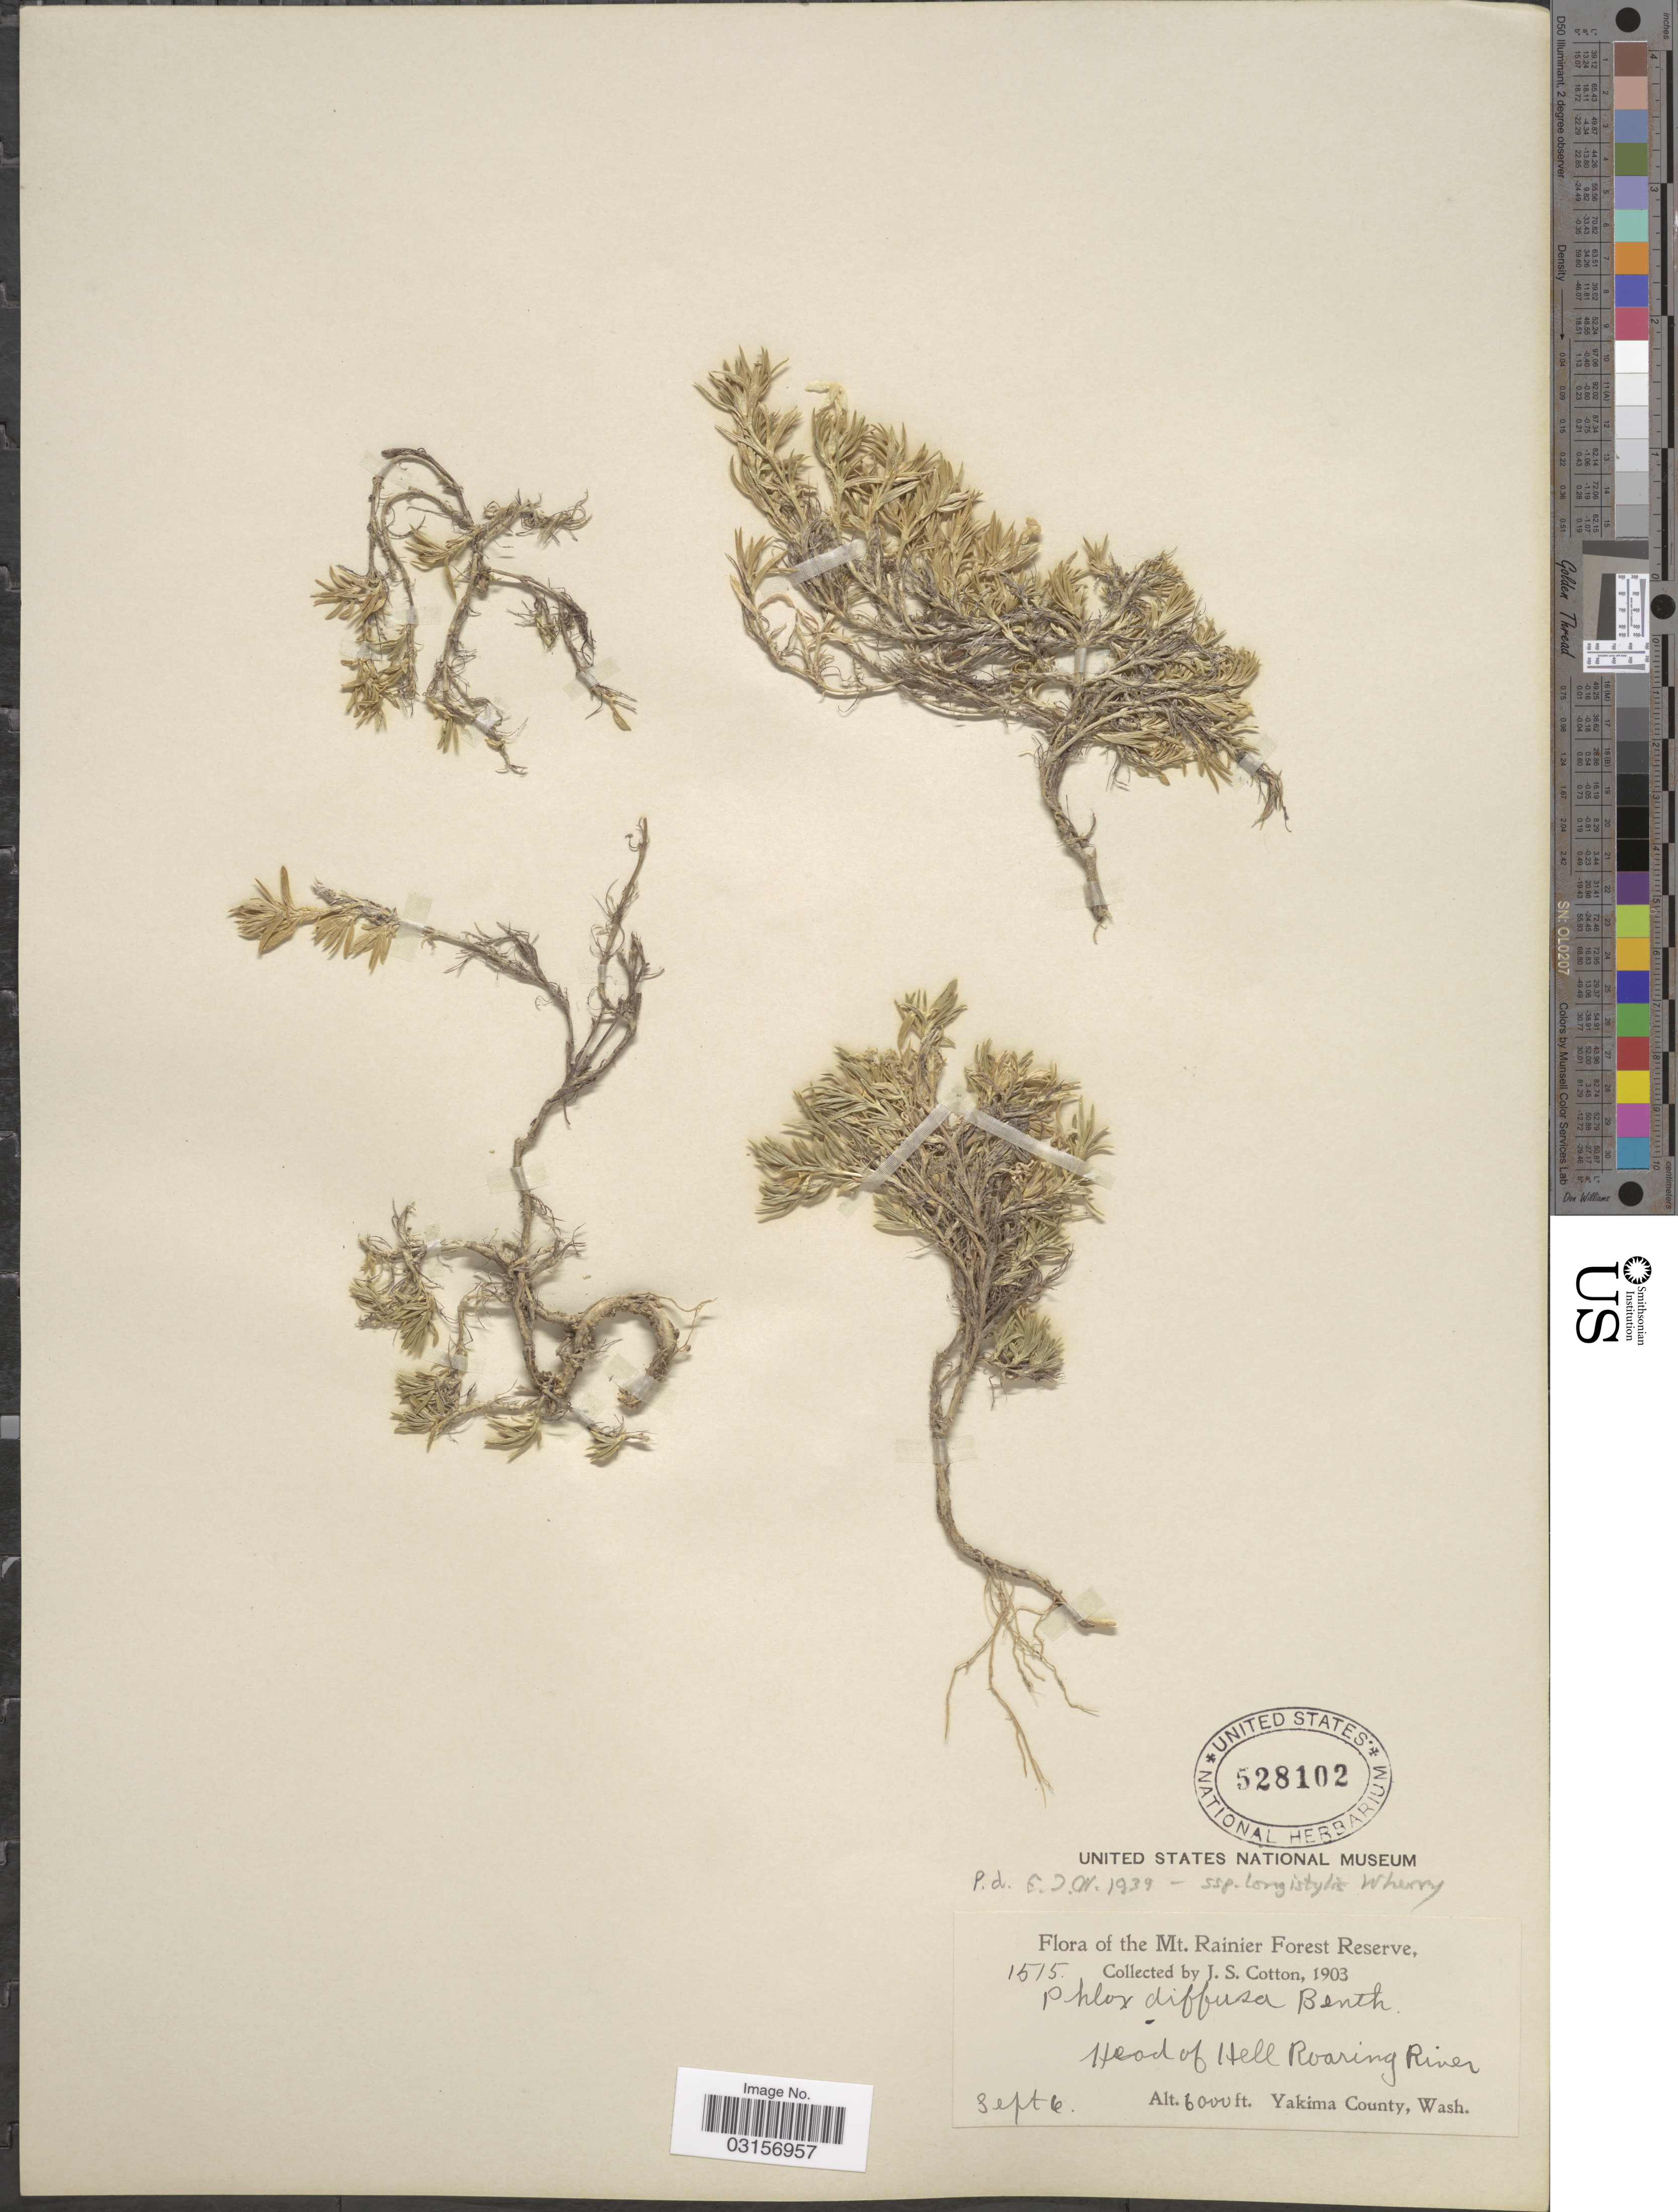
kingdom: Plantae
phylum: Tracheophyta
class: Magnoliopsida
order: Ericales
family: Polemoniaceae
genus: Phlox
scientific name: Phlox diffusa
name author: Benth.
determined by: Mayfield, M. H.; Ferguson, C. J.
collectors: J. S. Cotton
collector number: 1515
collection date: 1903-09-06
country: United States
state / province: Washington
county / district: Yakima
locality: Mt. Rainier Forest Reserve, Head of Hell Roaring River, Yakima County.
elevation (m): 1829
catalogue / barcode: US 528102